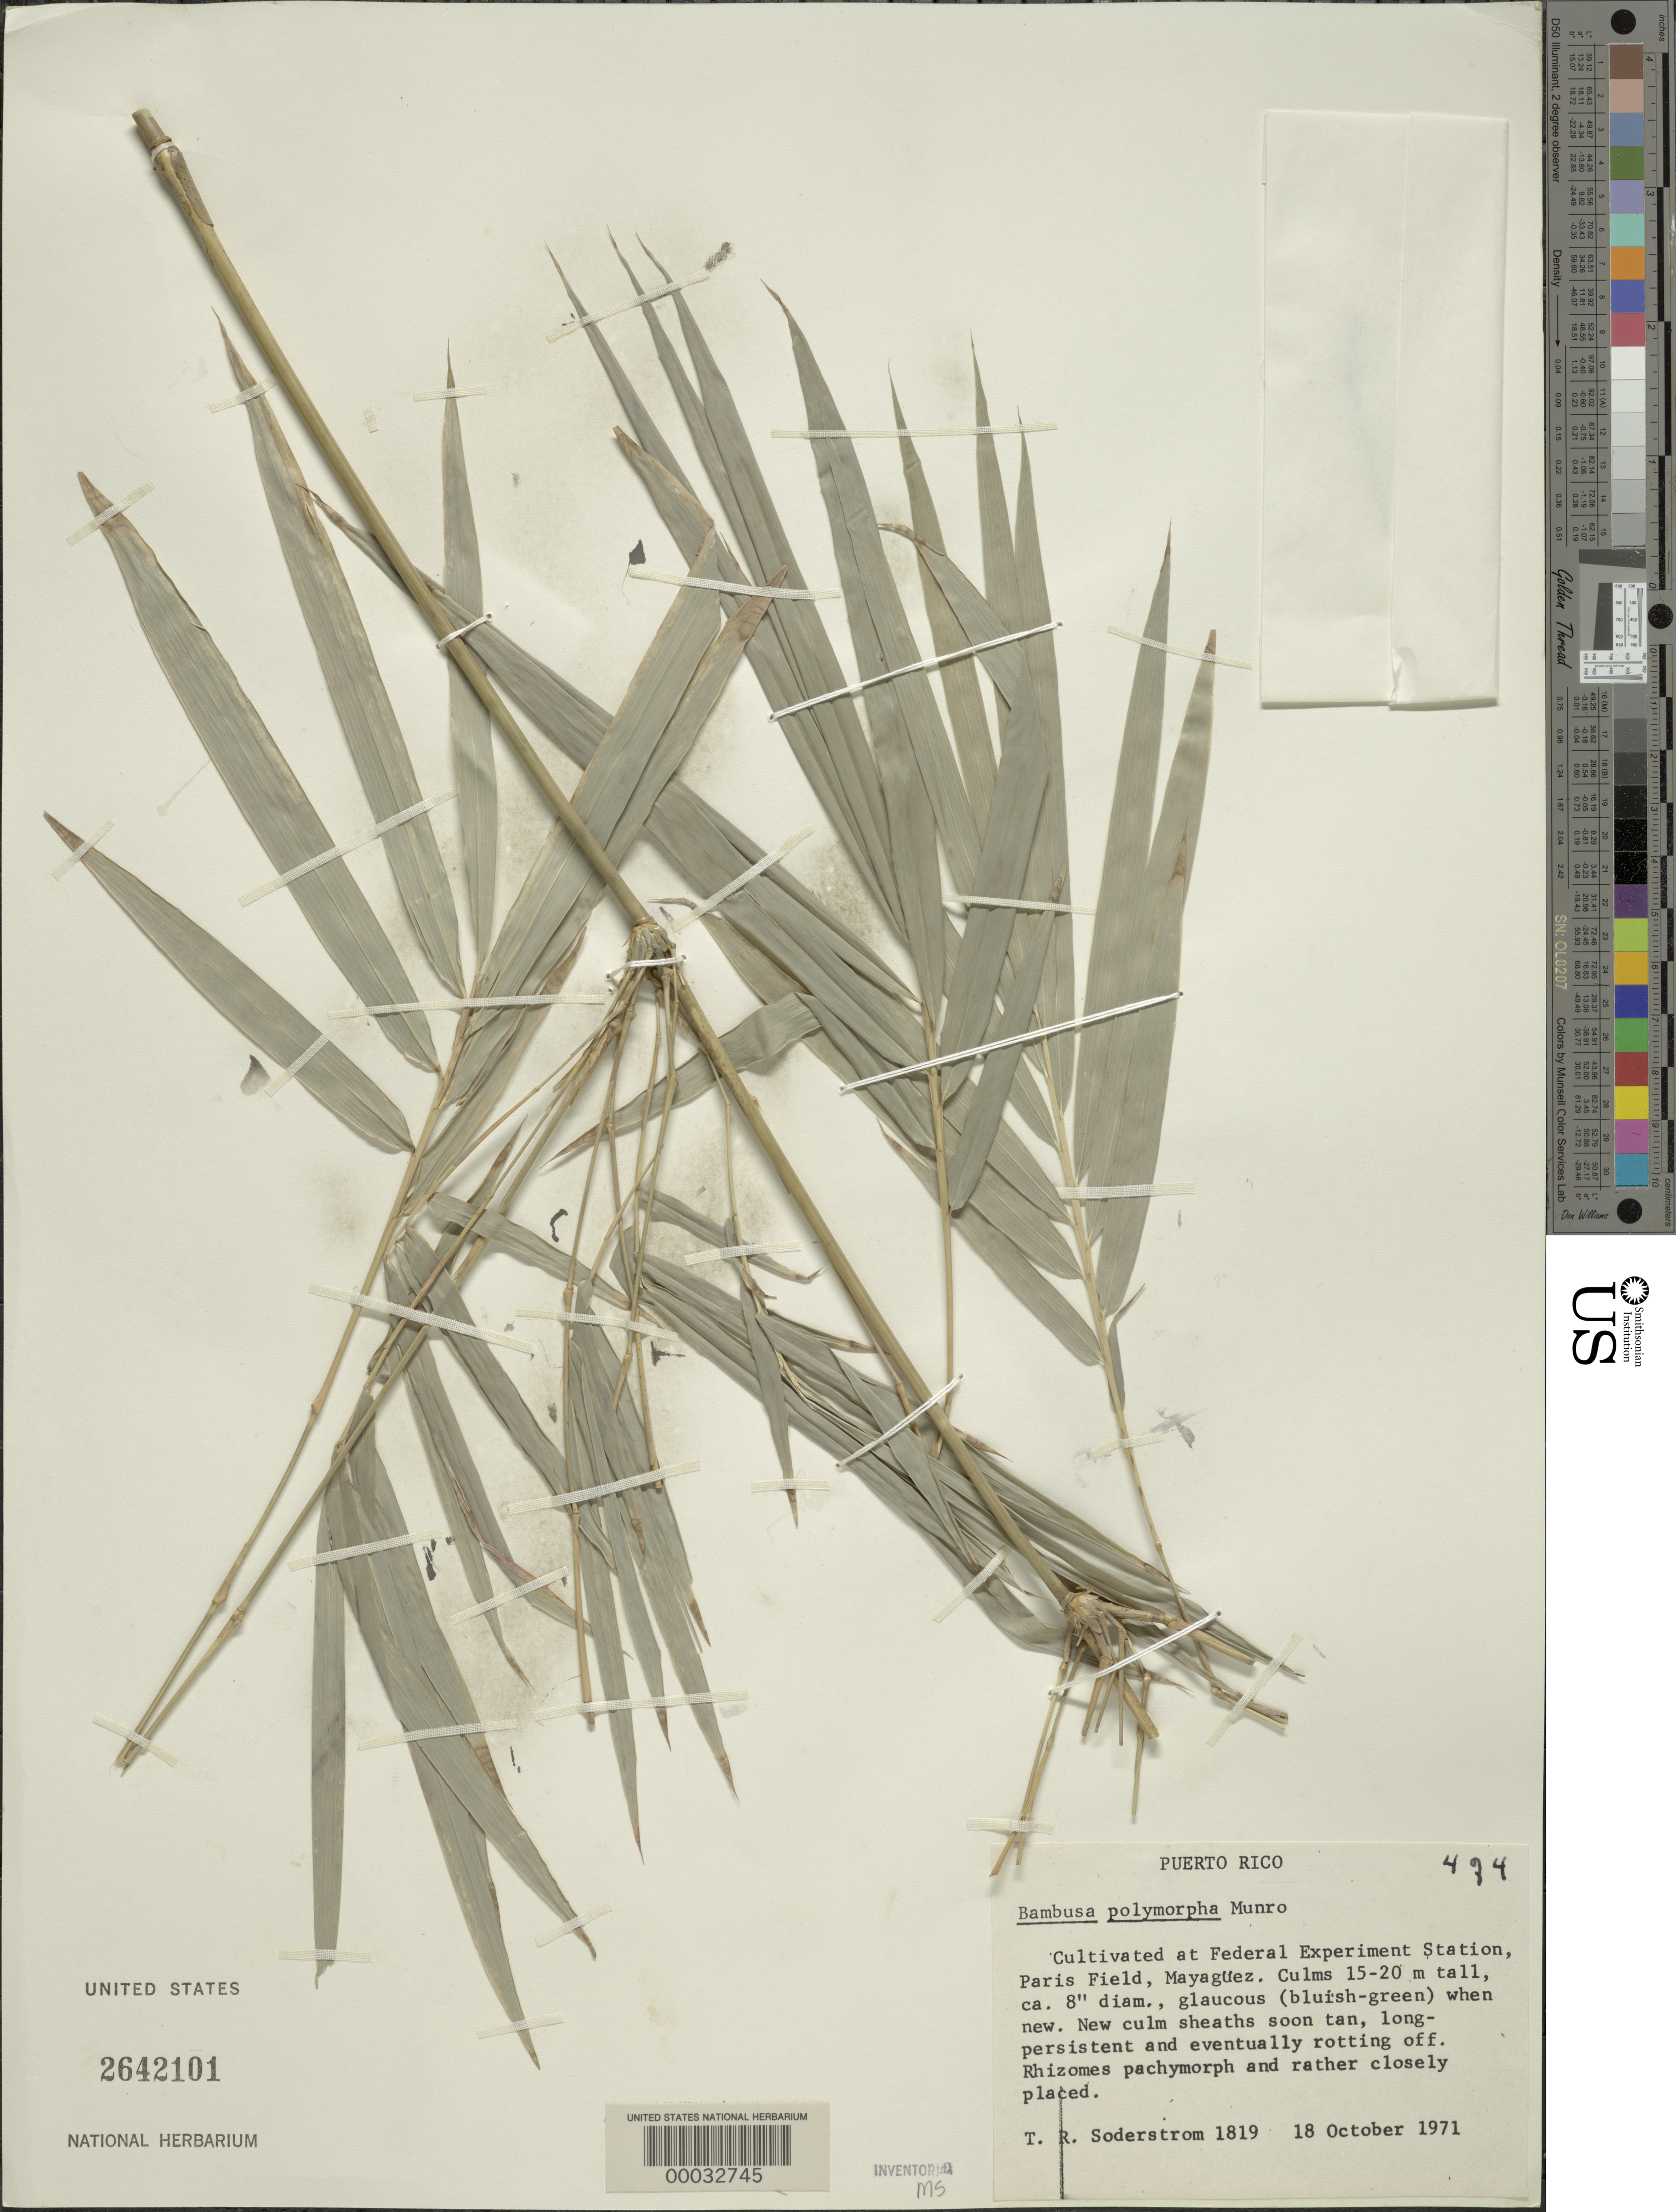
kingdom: Plantae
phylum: Tracheophyta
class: Liliopsida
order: Poales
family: Poaceae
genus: Bambusa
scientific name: Bambusa polymorpha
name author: Munro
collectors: T. R. Soderstrom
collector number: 1819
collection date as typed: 18 Oct 1971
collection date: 1971-10-18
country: Puerto Rico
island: Greater Antilles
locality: Federal experimental station, paris field-mayaguez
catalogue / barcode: US 2642101